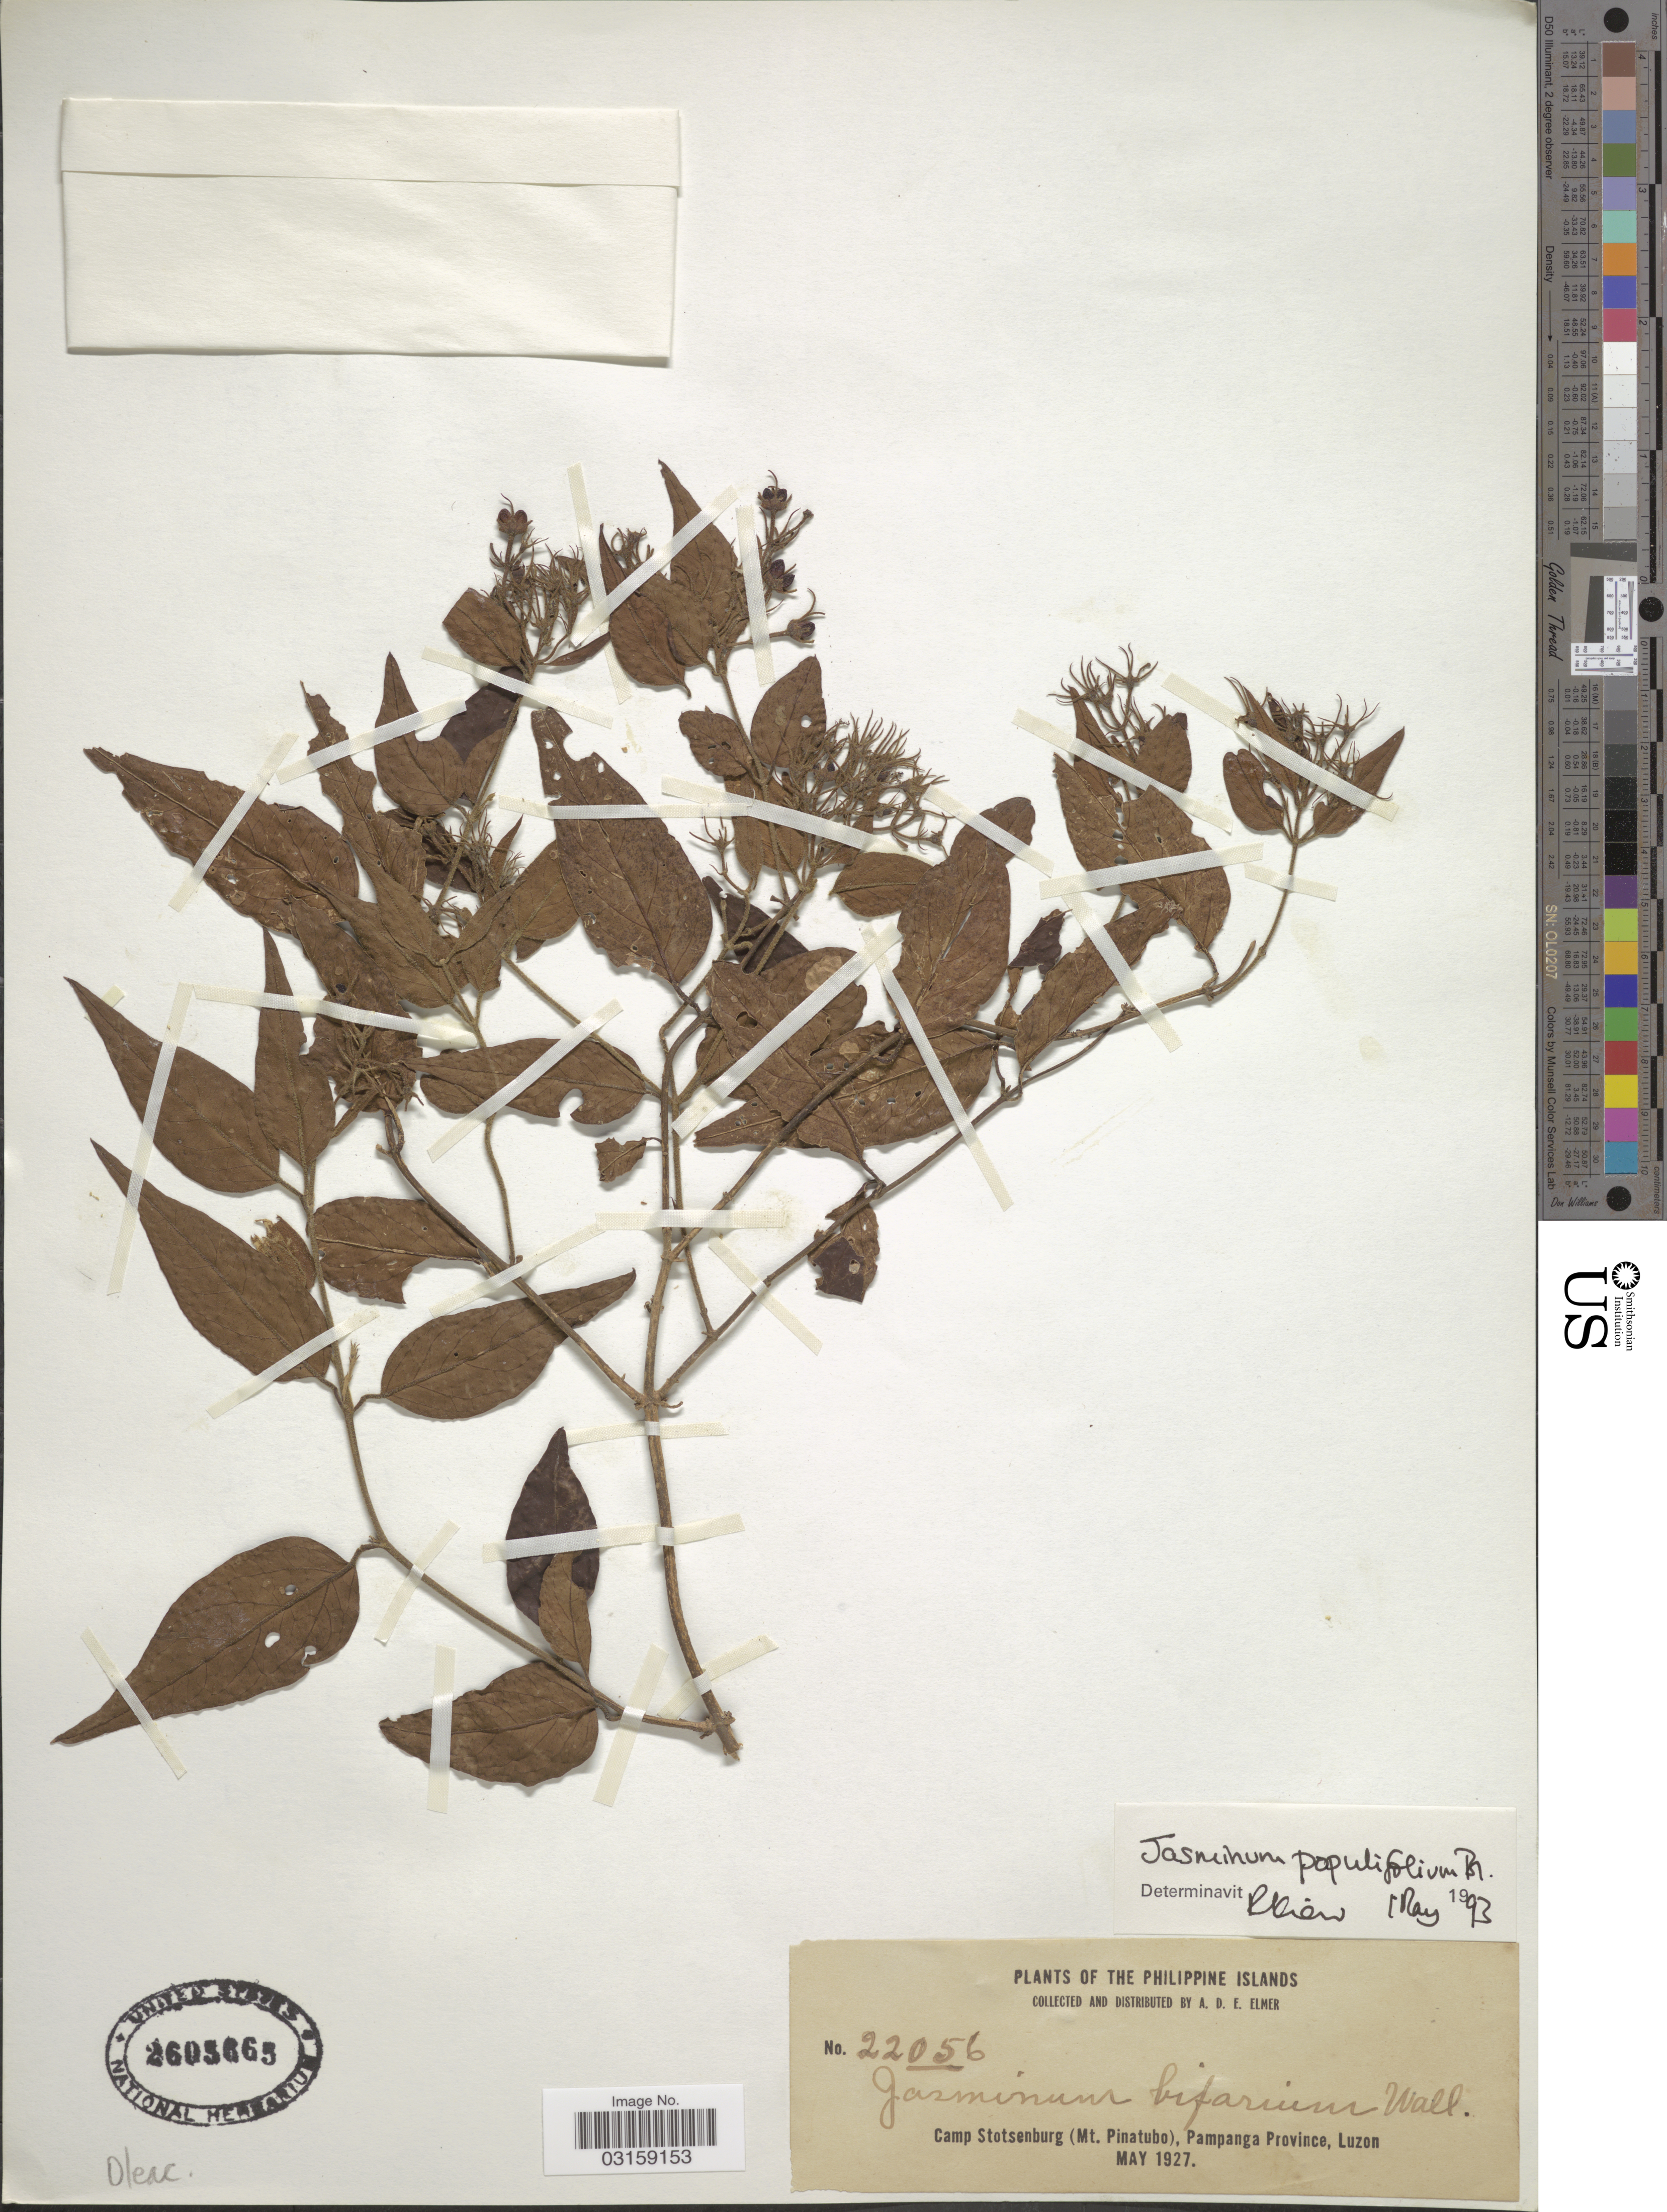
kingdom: Plantae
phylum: Tracheophyta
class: Magnoliopsida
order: Lamiales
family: Oleaceae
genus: Jasminum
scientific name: Jasminum populifolium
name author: Blume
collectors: A. D. E. Elmer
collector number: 22056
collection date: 1927-05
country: Philippines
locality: Philippine Islands. Camp Stotsenburg (Mt. Pinatubo), Pampanga Province, Luzon.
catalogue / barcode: US 2605665